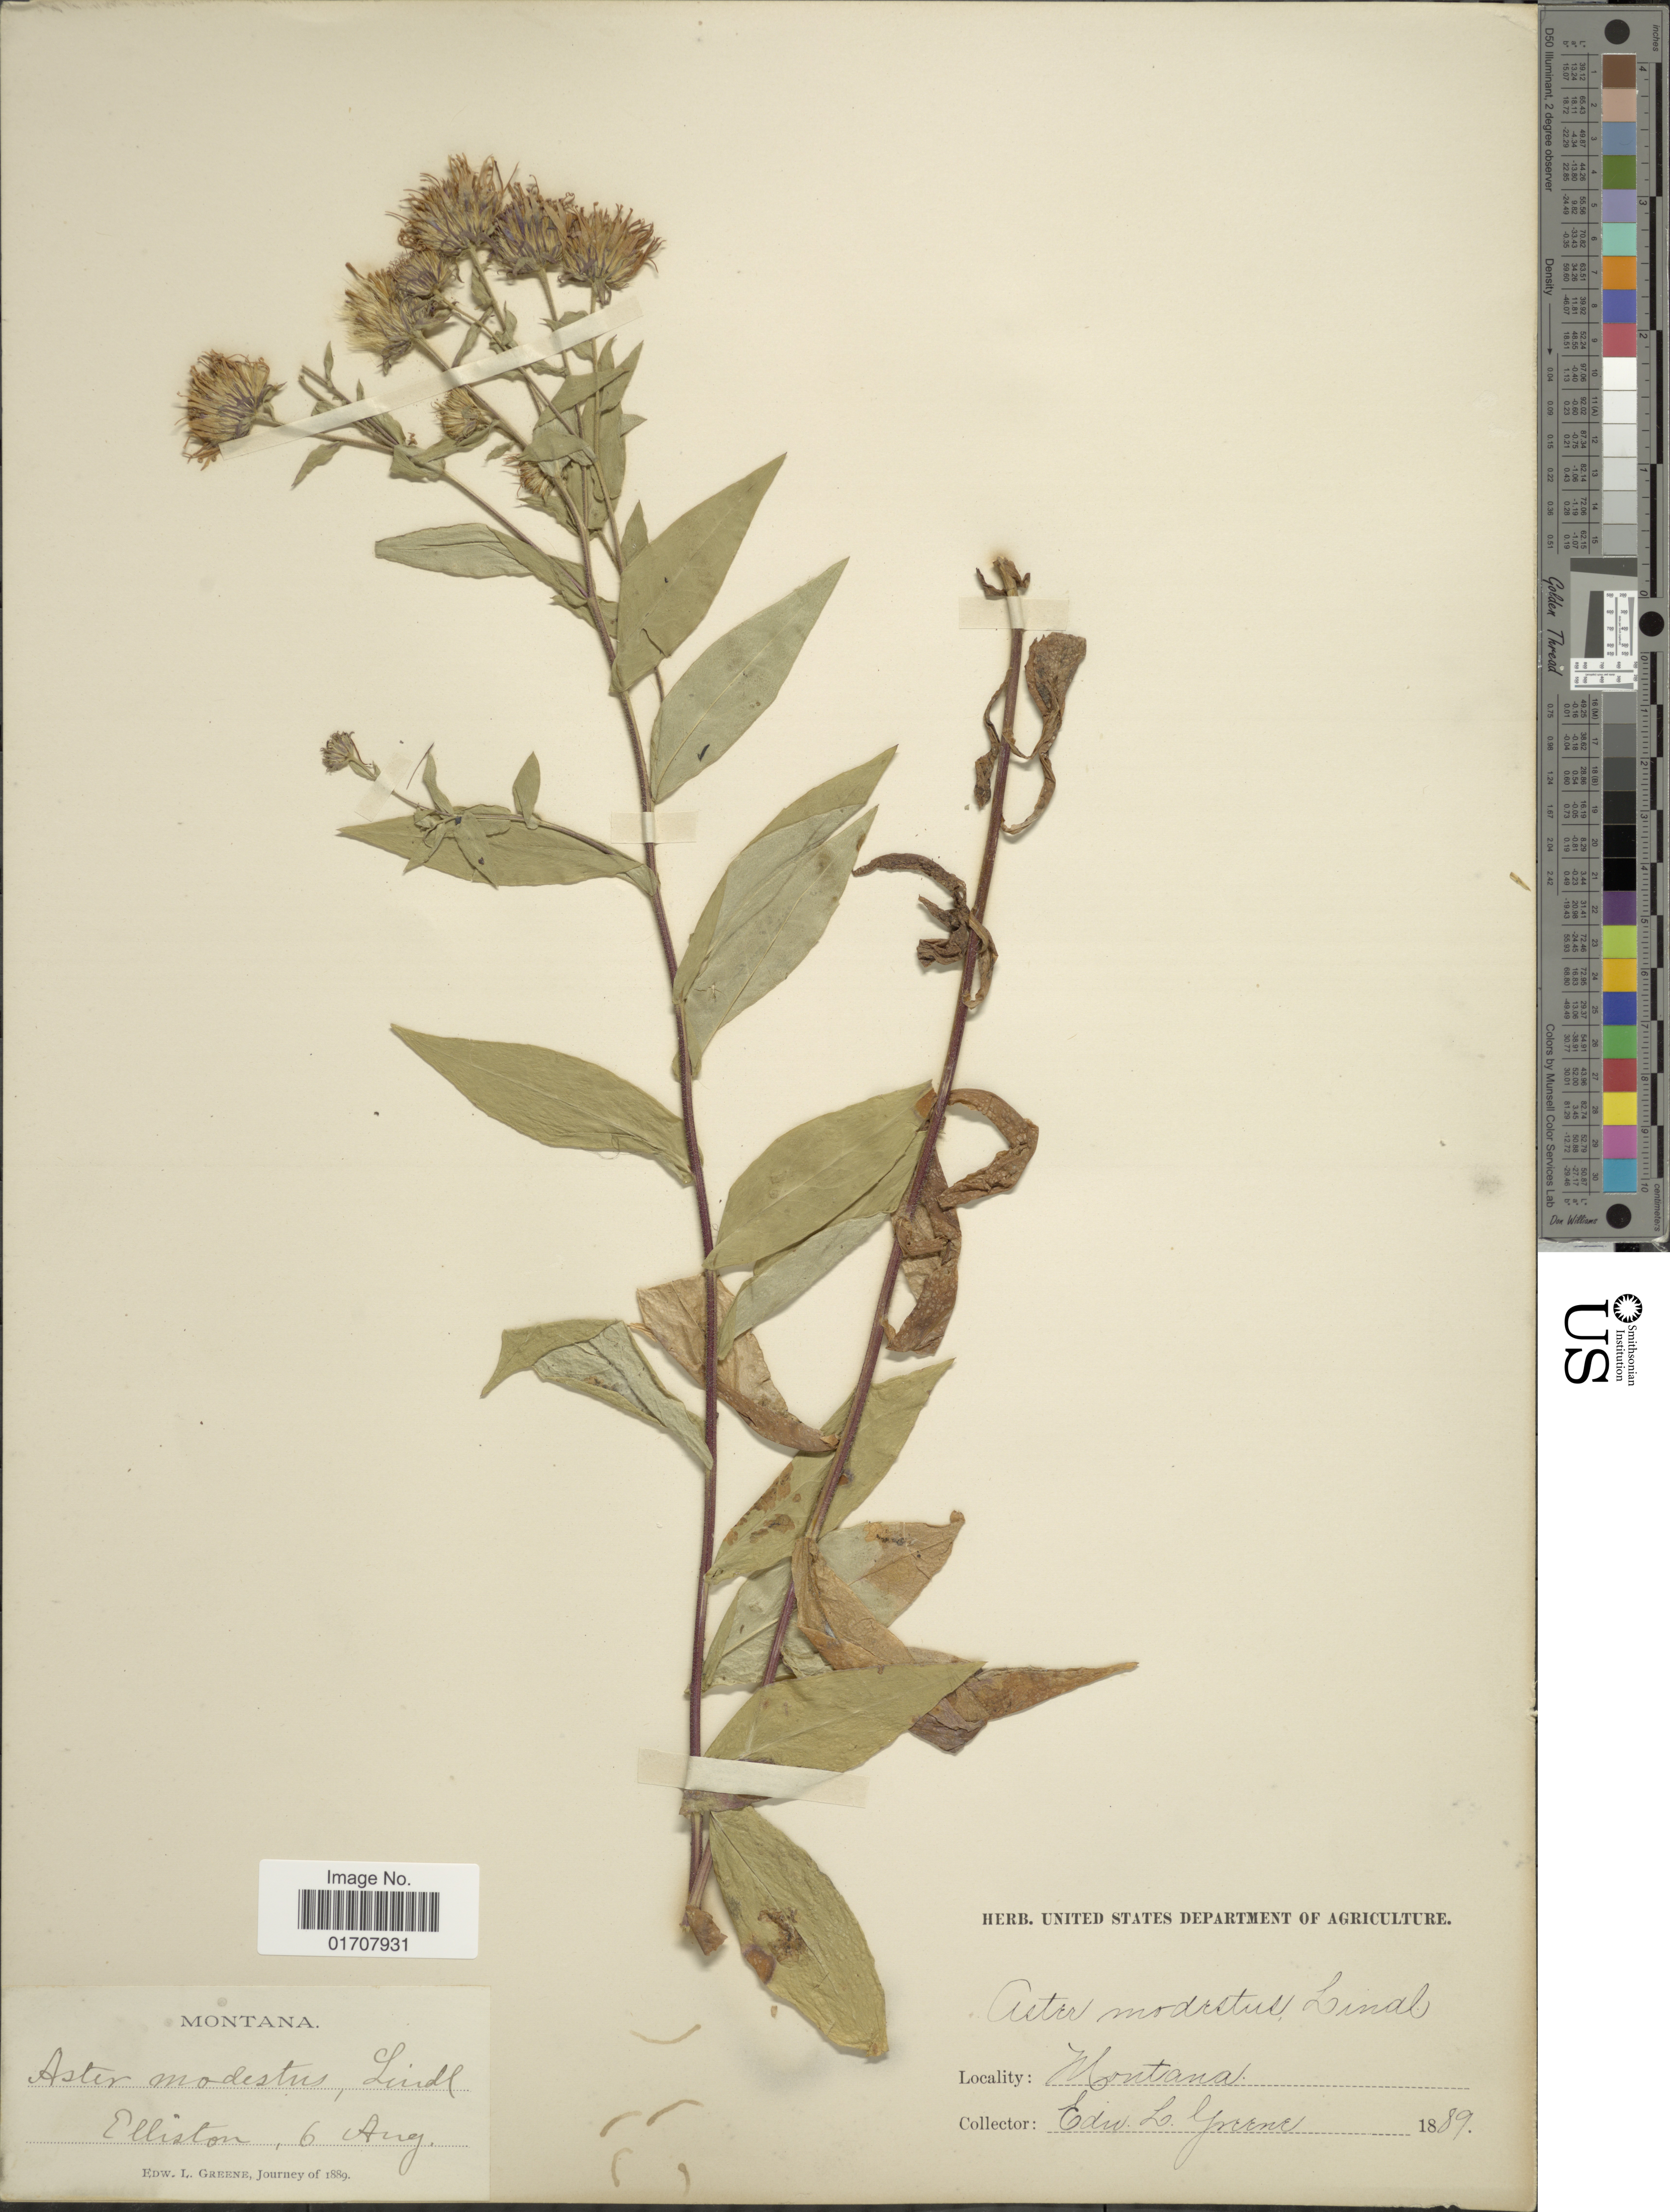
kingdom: Plantae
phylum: Tracheophyta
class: Magnoliopsida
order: Asterales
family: Asteraceae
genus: Canadanthus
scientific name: Canadanthus modestus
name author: (Lindl.) G.L. Nesom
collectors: E. L. Greene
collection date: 1889-08-06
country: United States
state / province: Montana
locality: Elliston